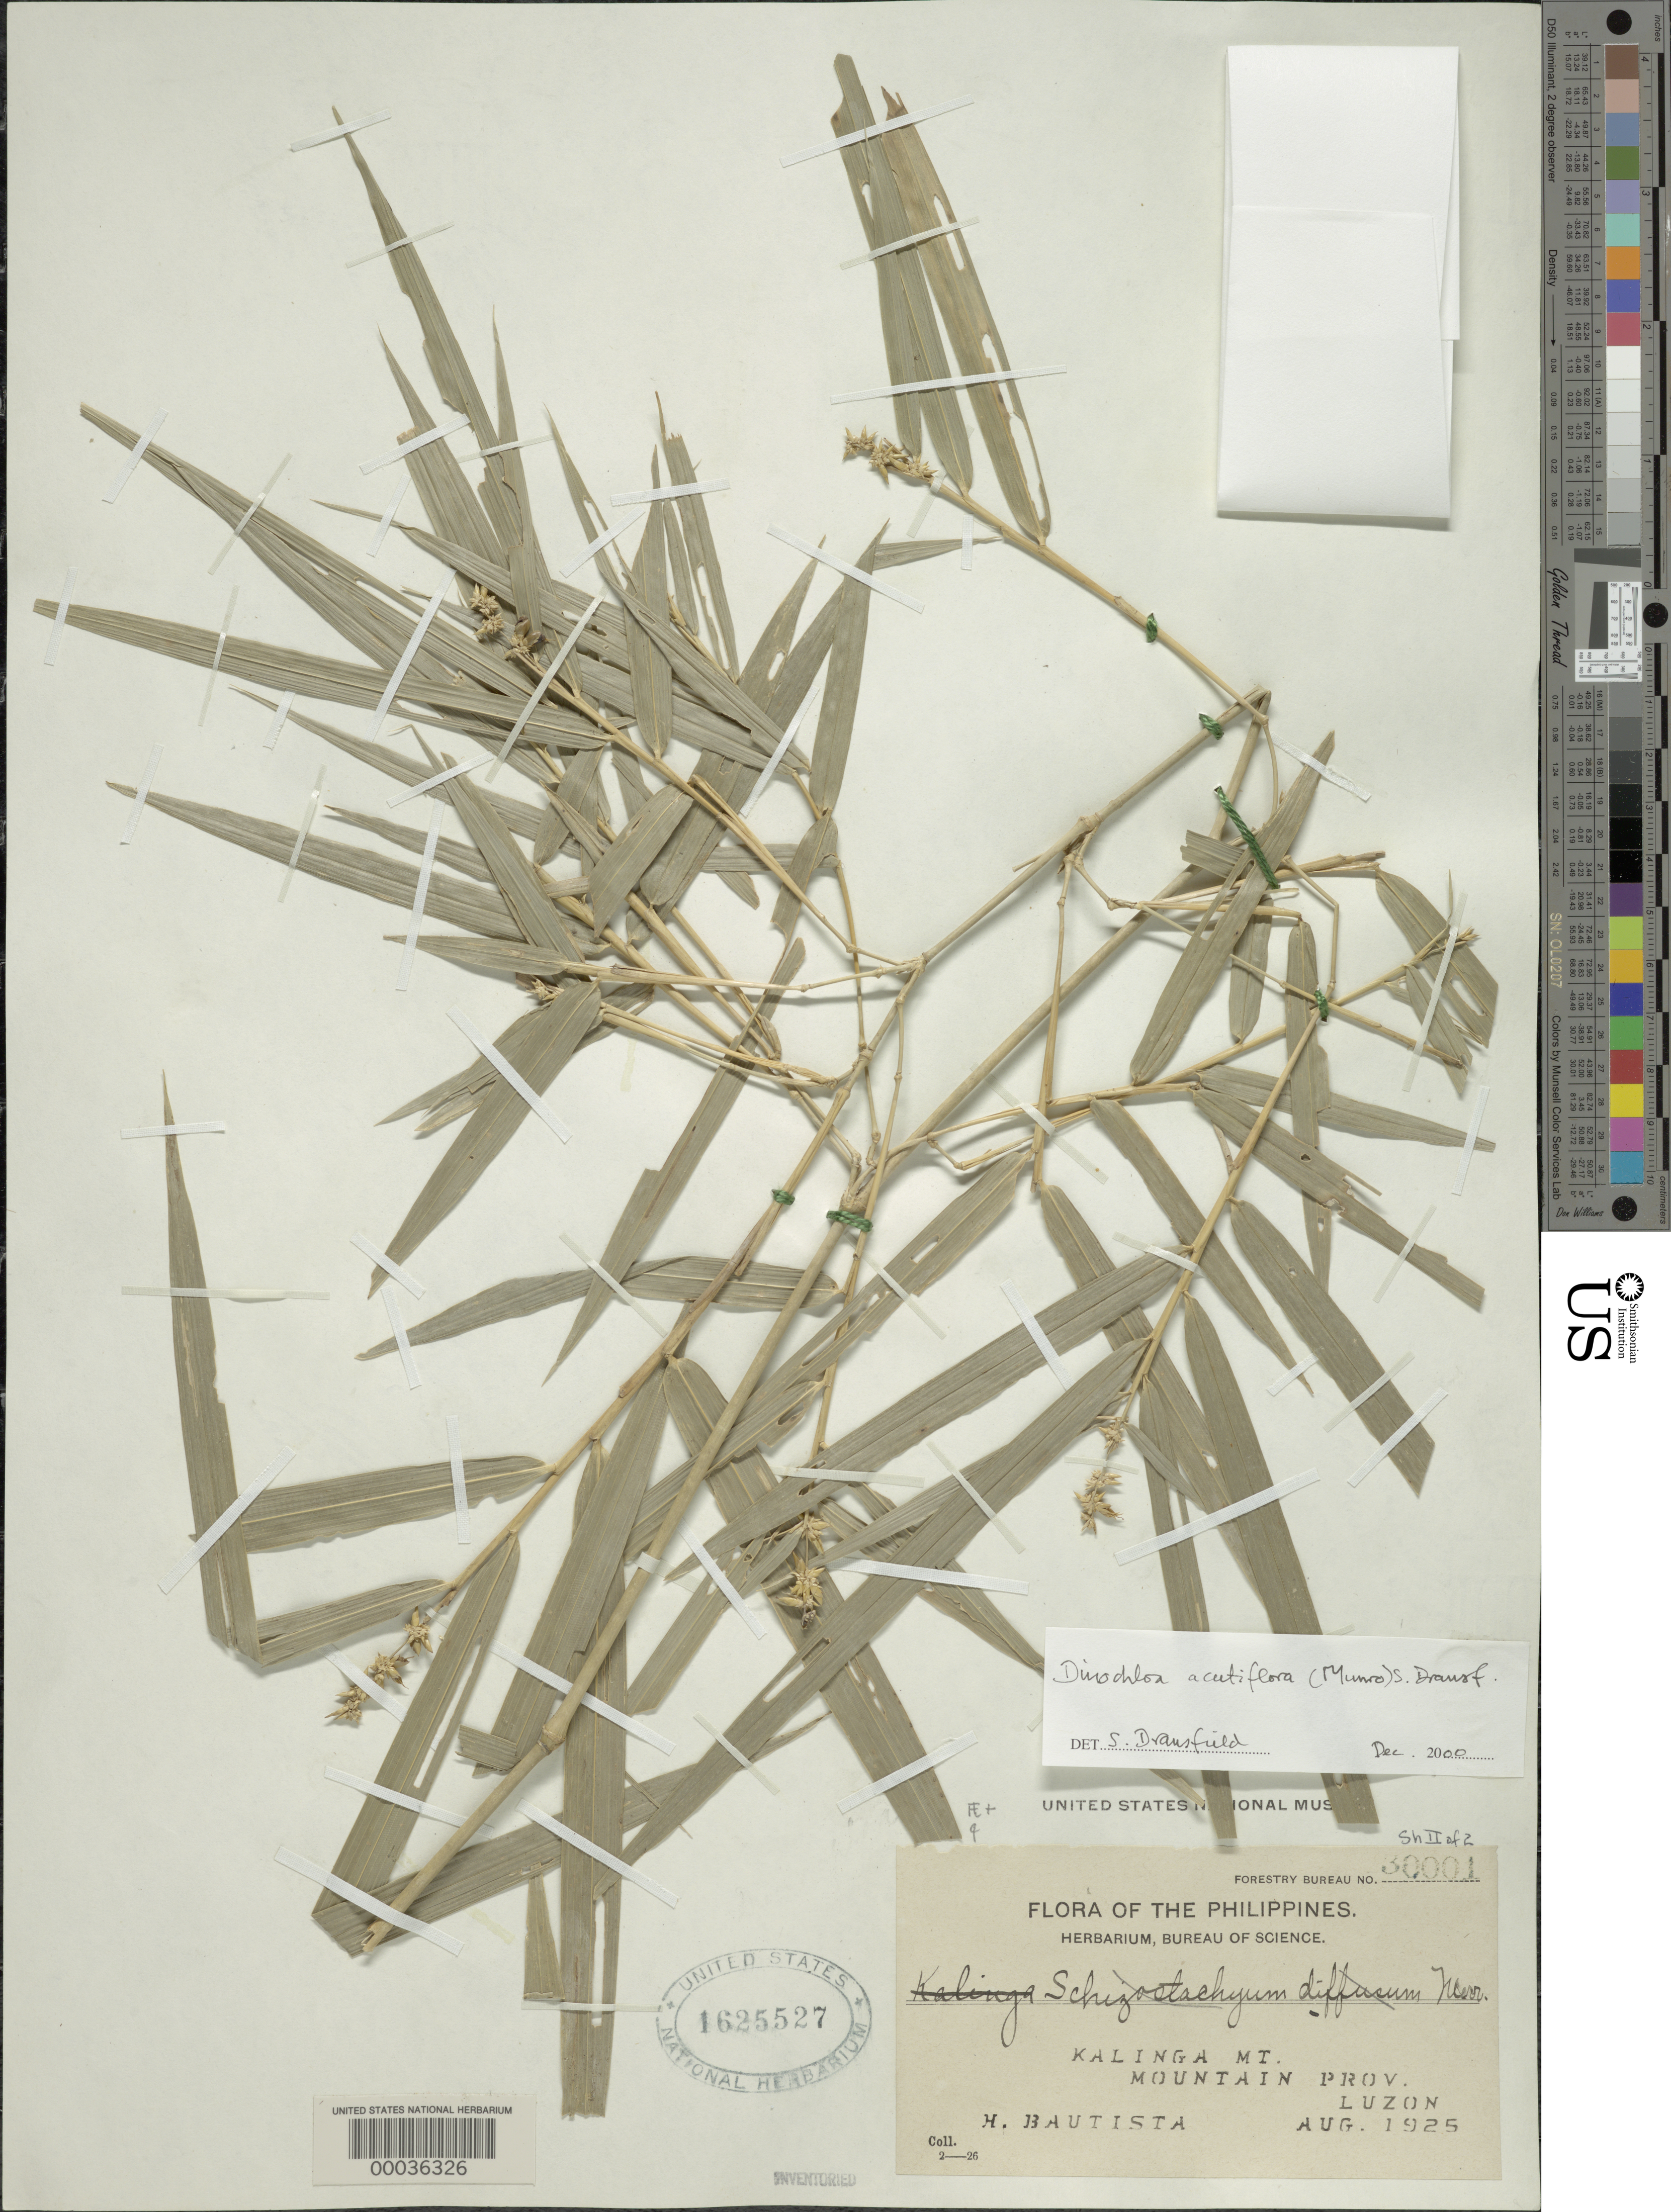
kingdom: Plantae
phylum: Tracheophyta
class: Liliopsida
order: Poales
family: Poaceae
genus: Dinochloa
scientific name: Dinochloa acutiflora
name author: (Munro) Soenarko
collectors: H. Bautista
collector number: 30001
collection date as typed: Aug 1925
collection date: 1925-08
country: Philippines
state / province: Cordillera (Administrative Region)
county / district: Mountain province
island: Luzon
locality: Kalinga Mt.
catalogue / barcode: US 1625527